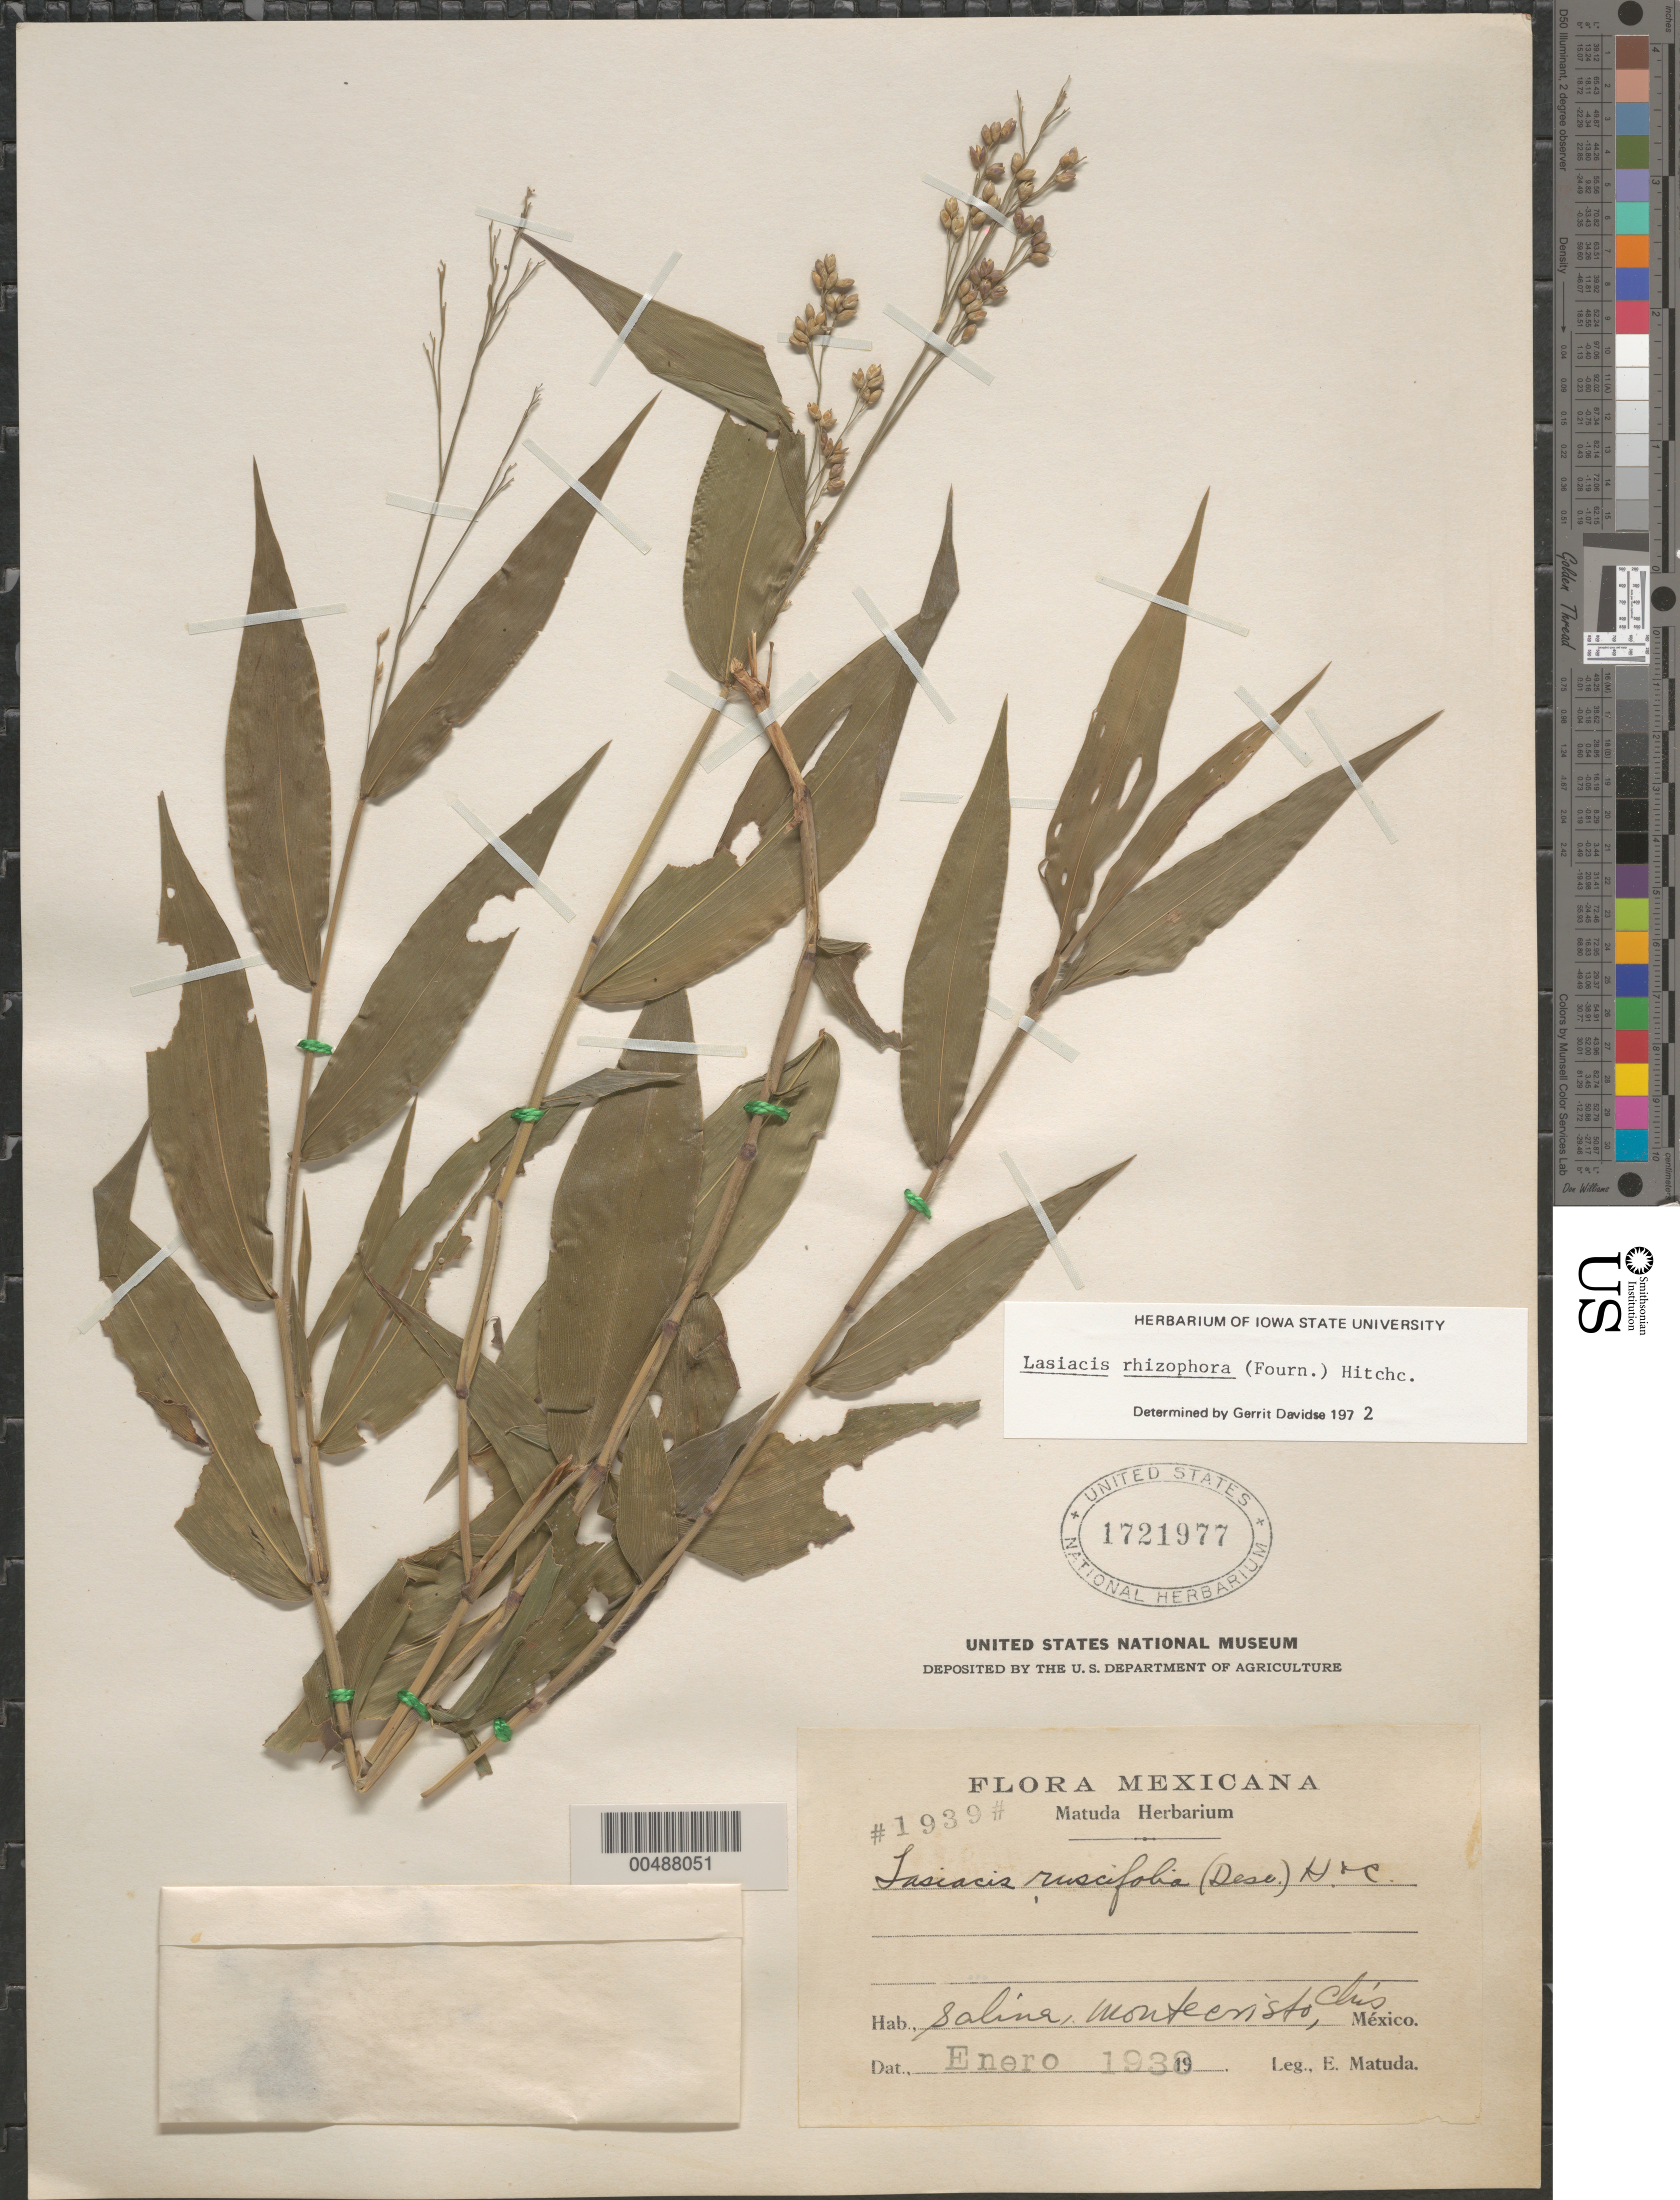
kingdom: Plantae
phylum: Tracheophyta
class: Liliopsida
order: Poales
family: Poaceae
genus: Lasiacis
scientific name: Lasiacis rhizophora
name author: (E. Fourn.) Hitchc.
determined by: Davidse, Gerrit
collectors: E. Matuda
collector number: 1939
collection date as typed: Jan 1939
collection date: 1939-01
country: Mexico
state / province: Chiapas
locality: Salina, Montecristo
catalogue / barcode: US 1721977